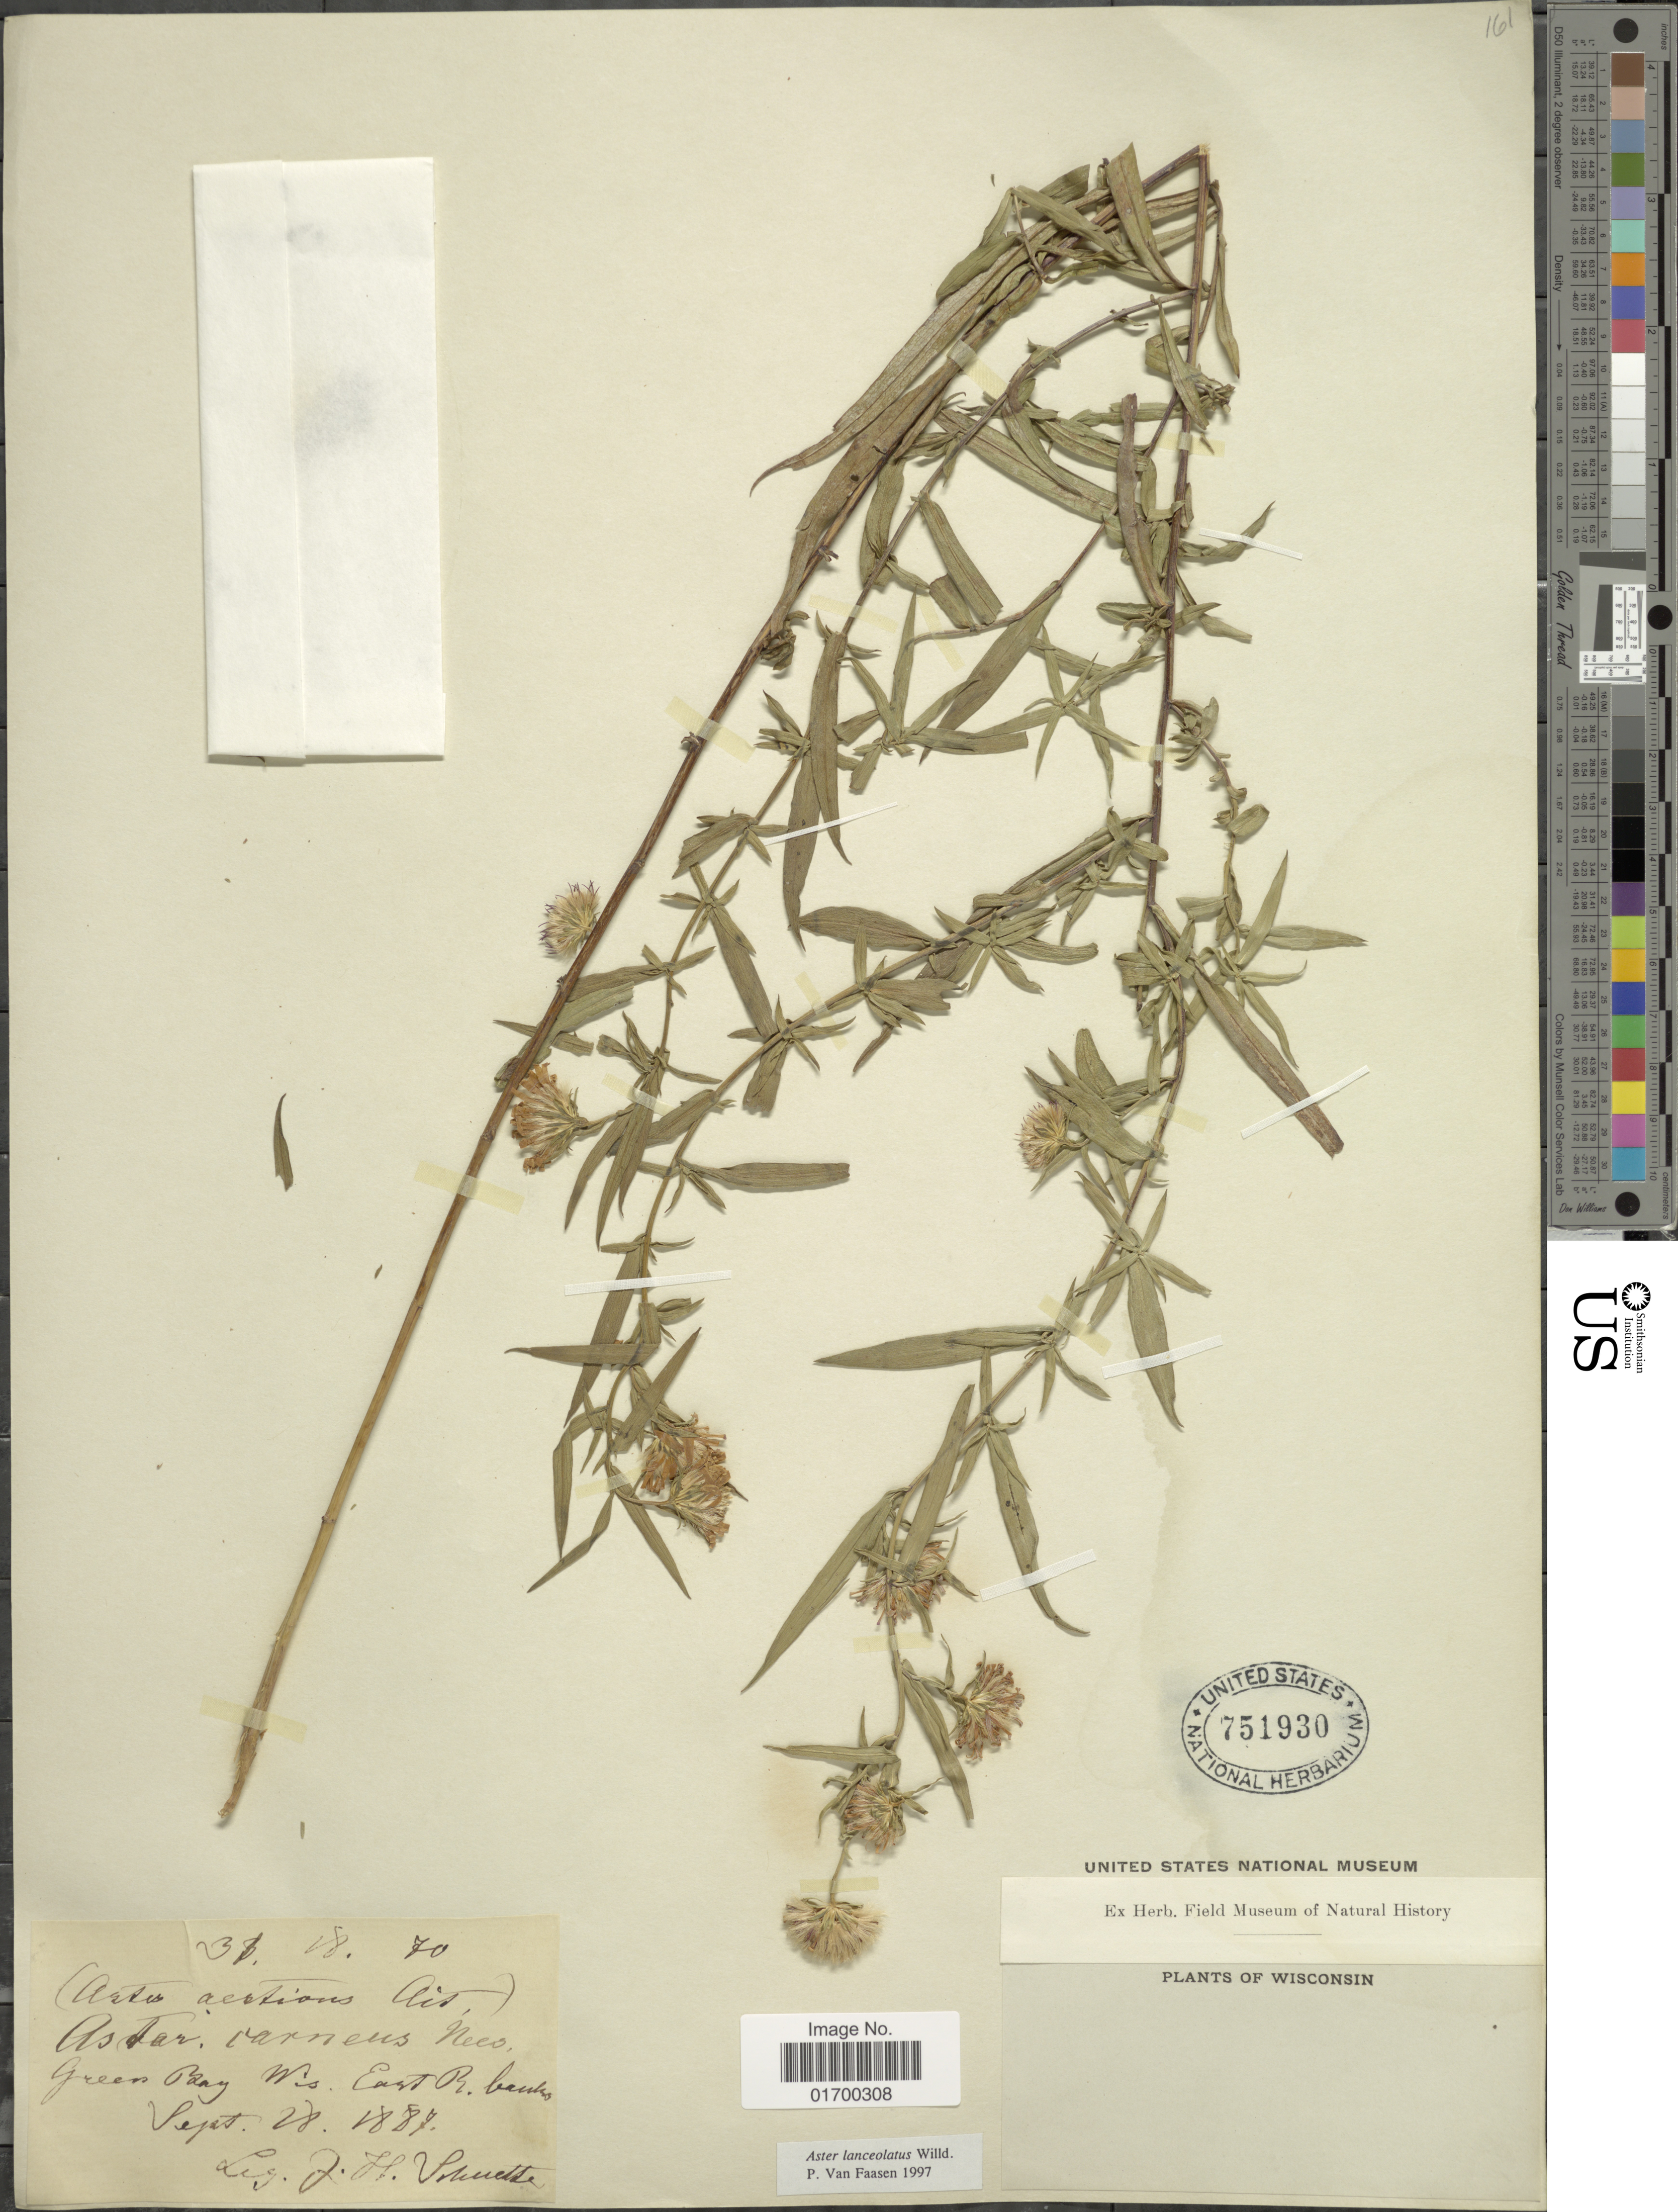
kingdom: Plantae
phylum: Tracheophyta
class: Magnoliopsida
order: Asterales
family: Asteraceae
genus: Symphyotrichum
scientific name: Symphyotrichum lanceolatum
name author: (Willd.) G.L. Nesom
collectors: J. H. Schuette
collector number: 31.18.70?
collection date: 1887-09-28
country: United States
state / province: Wisconsin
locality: Green bay, Wis. Eart R. banks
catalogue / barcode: US 751930